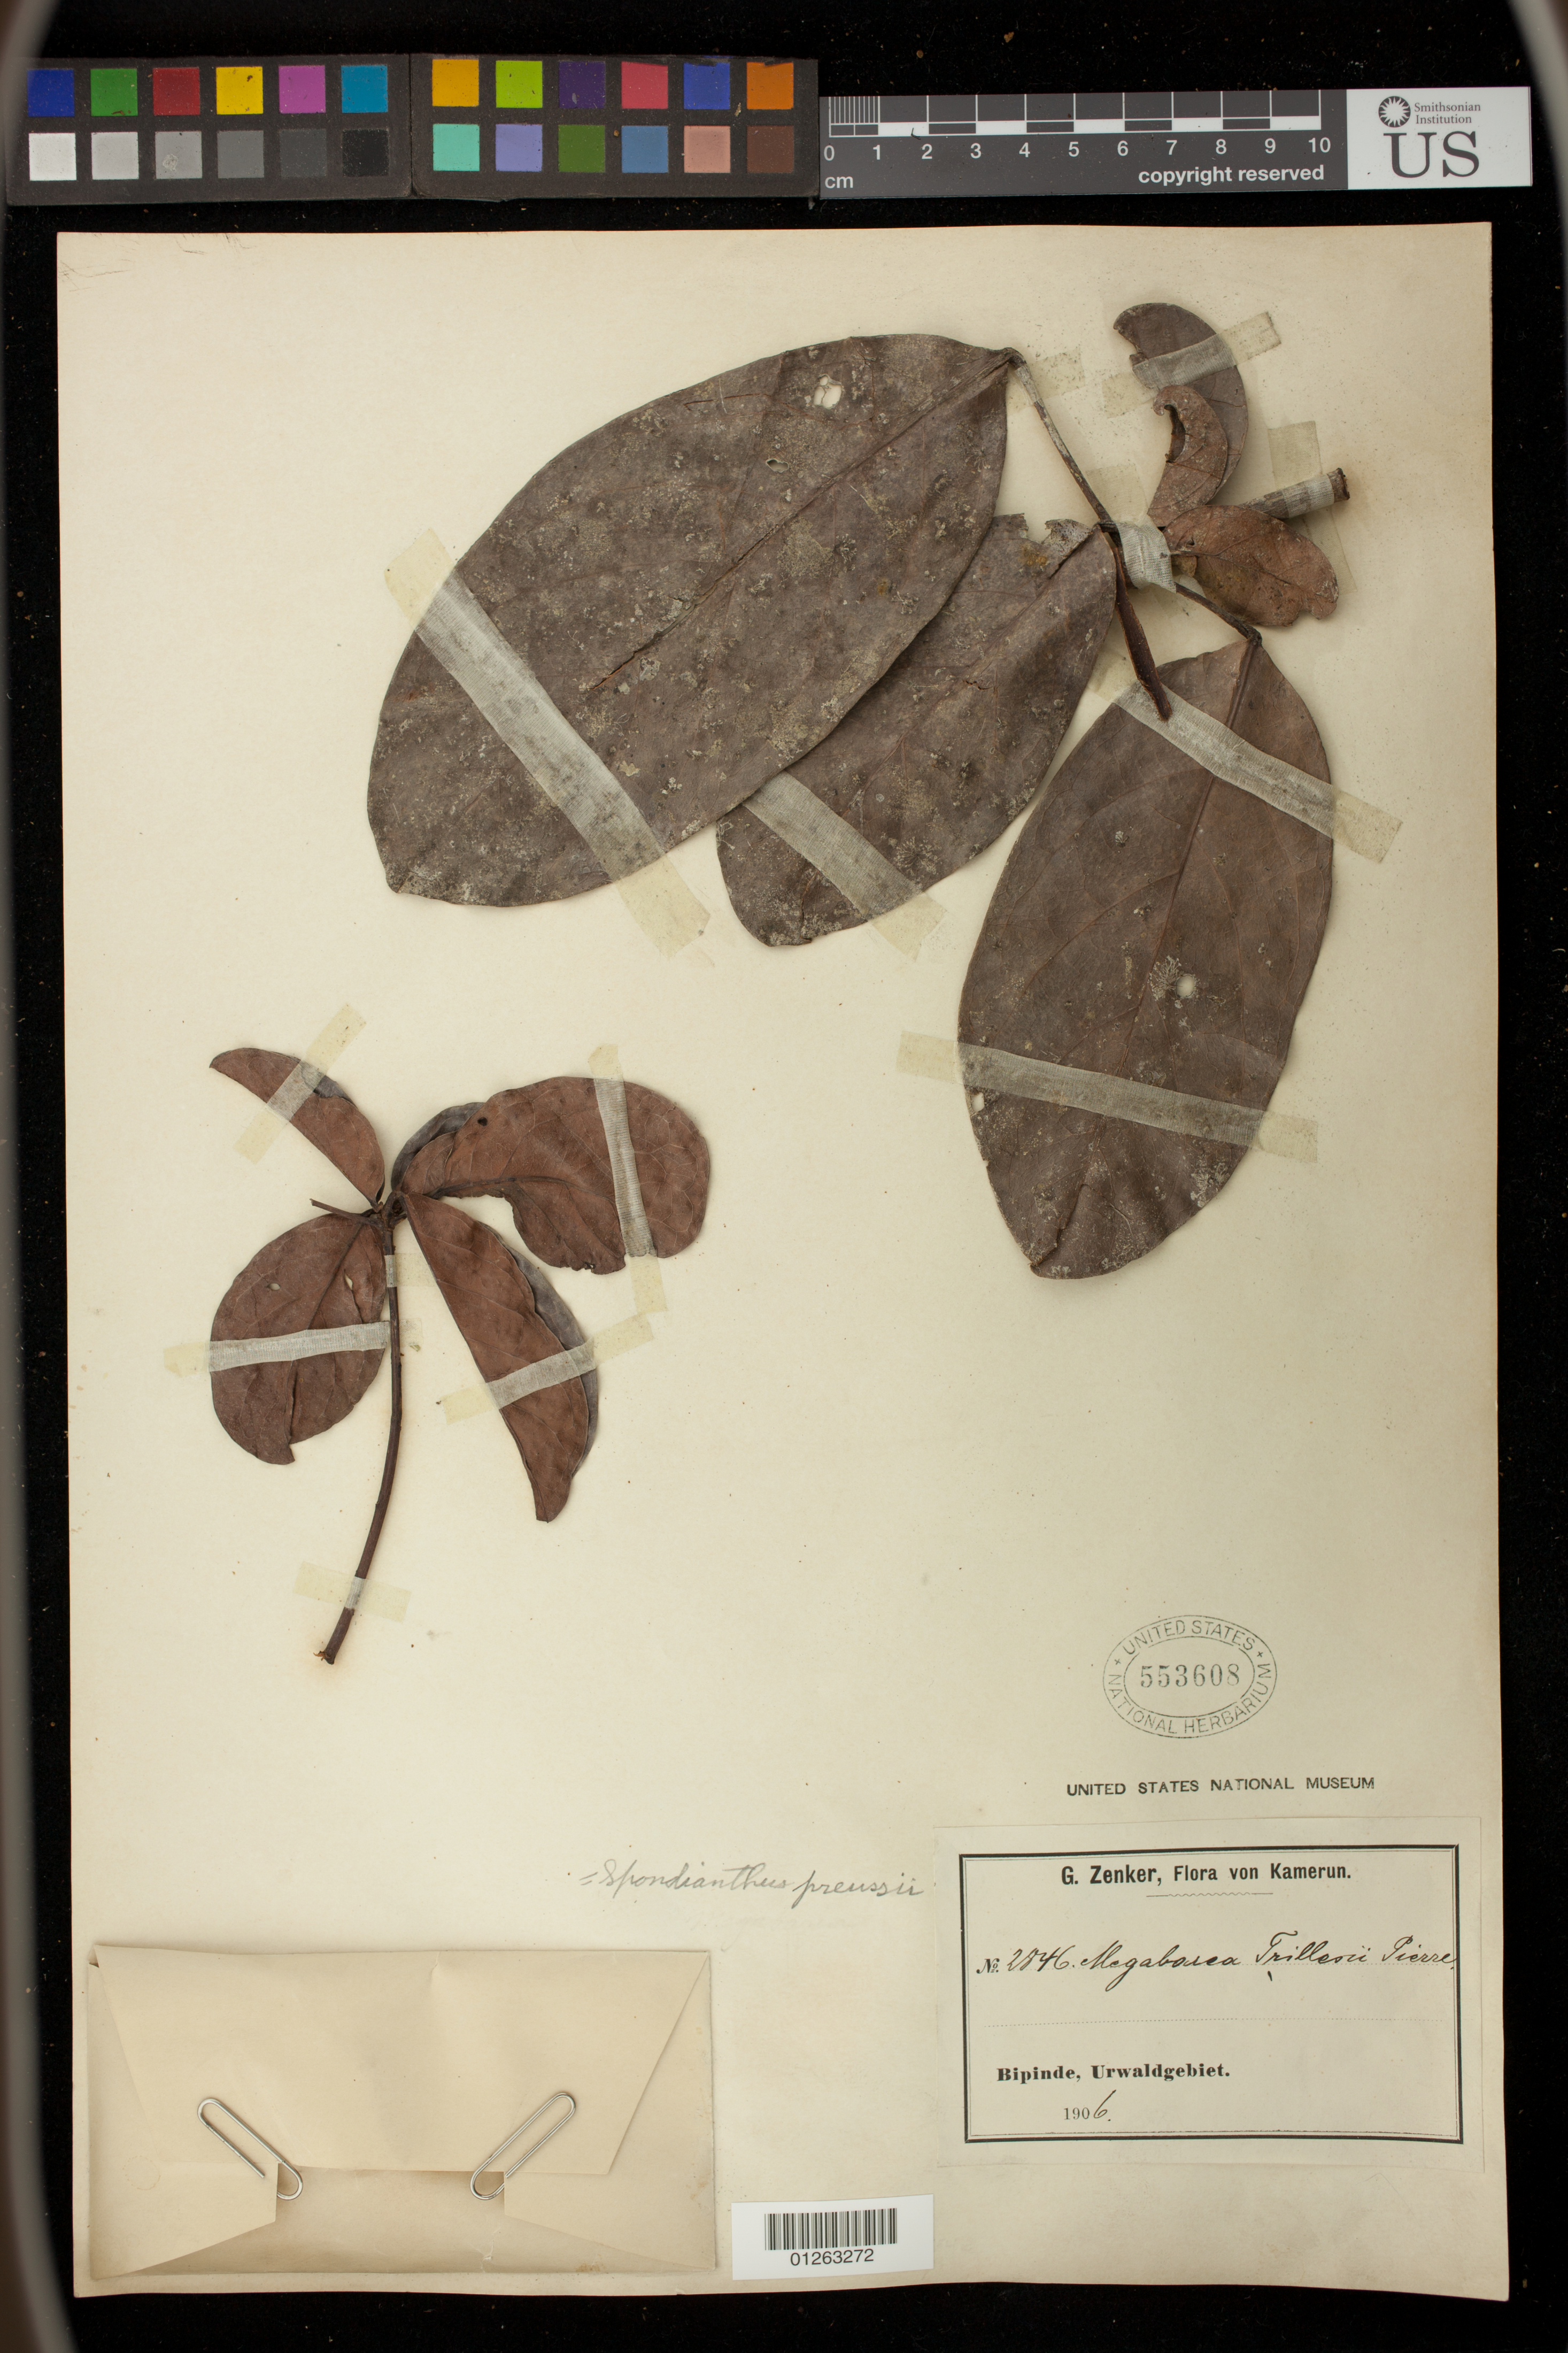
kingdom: Plantae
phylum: Tracheophyta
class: Magnoliopsida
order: Malpighiales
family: Phyllanthaceae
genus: Megabaria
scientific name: Megabaria trillesii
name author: Pierre ex Hutch.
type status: Syntype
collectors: G. A. Zenker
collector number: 2846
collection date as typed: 1906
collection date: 1906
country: Cameroon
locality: Bipinde, Urwaldgebiet.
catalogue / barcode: US 553608